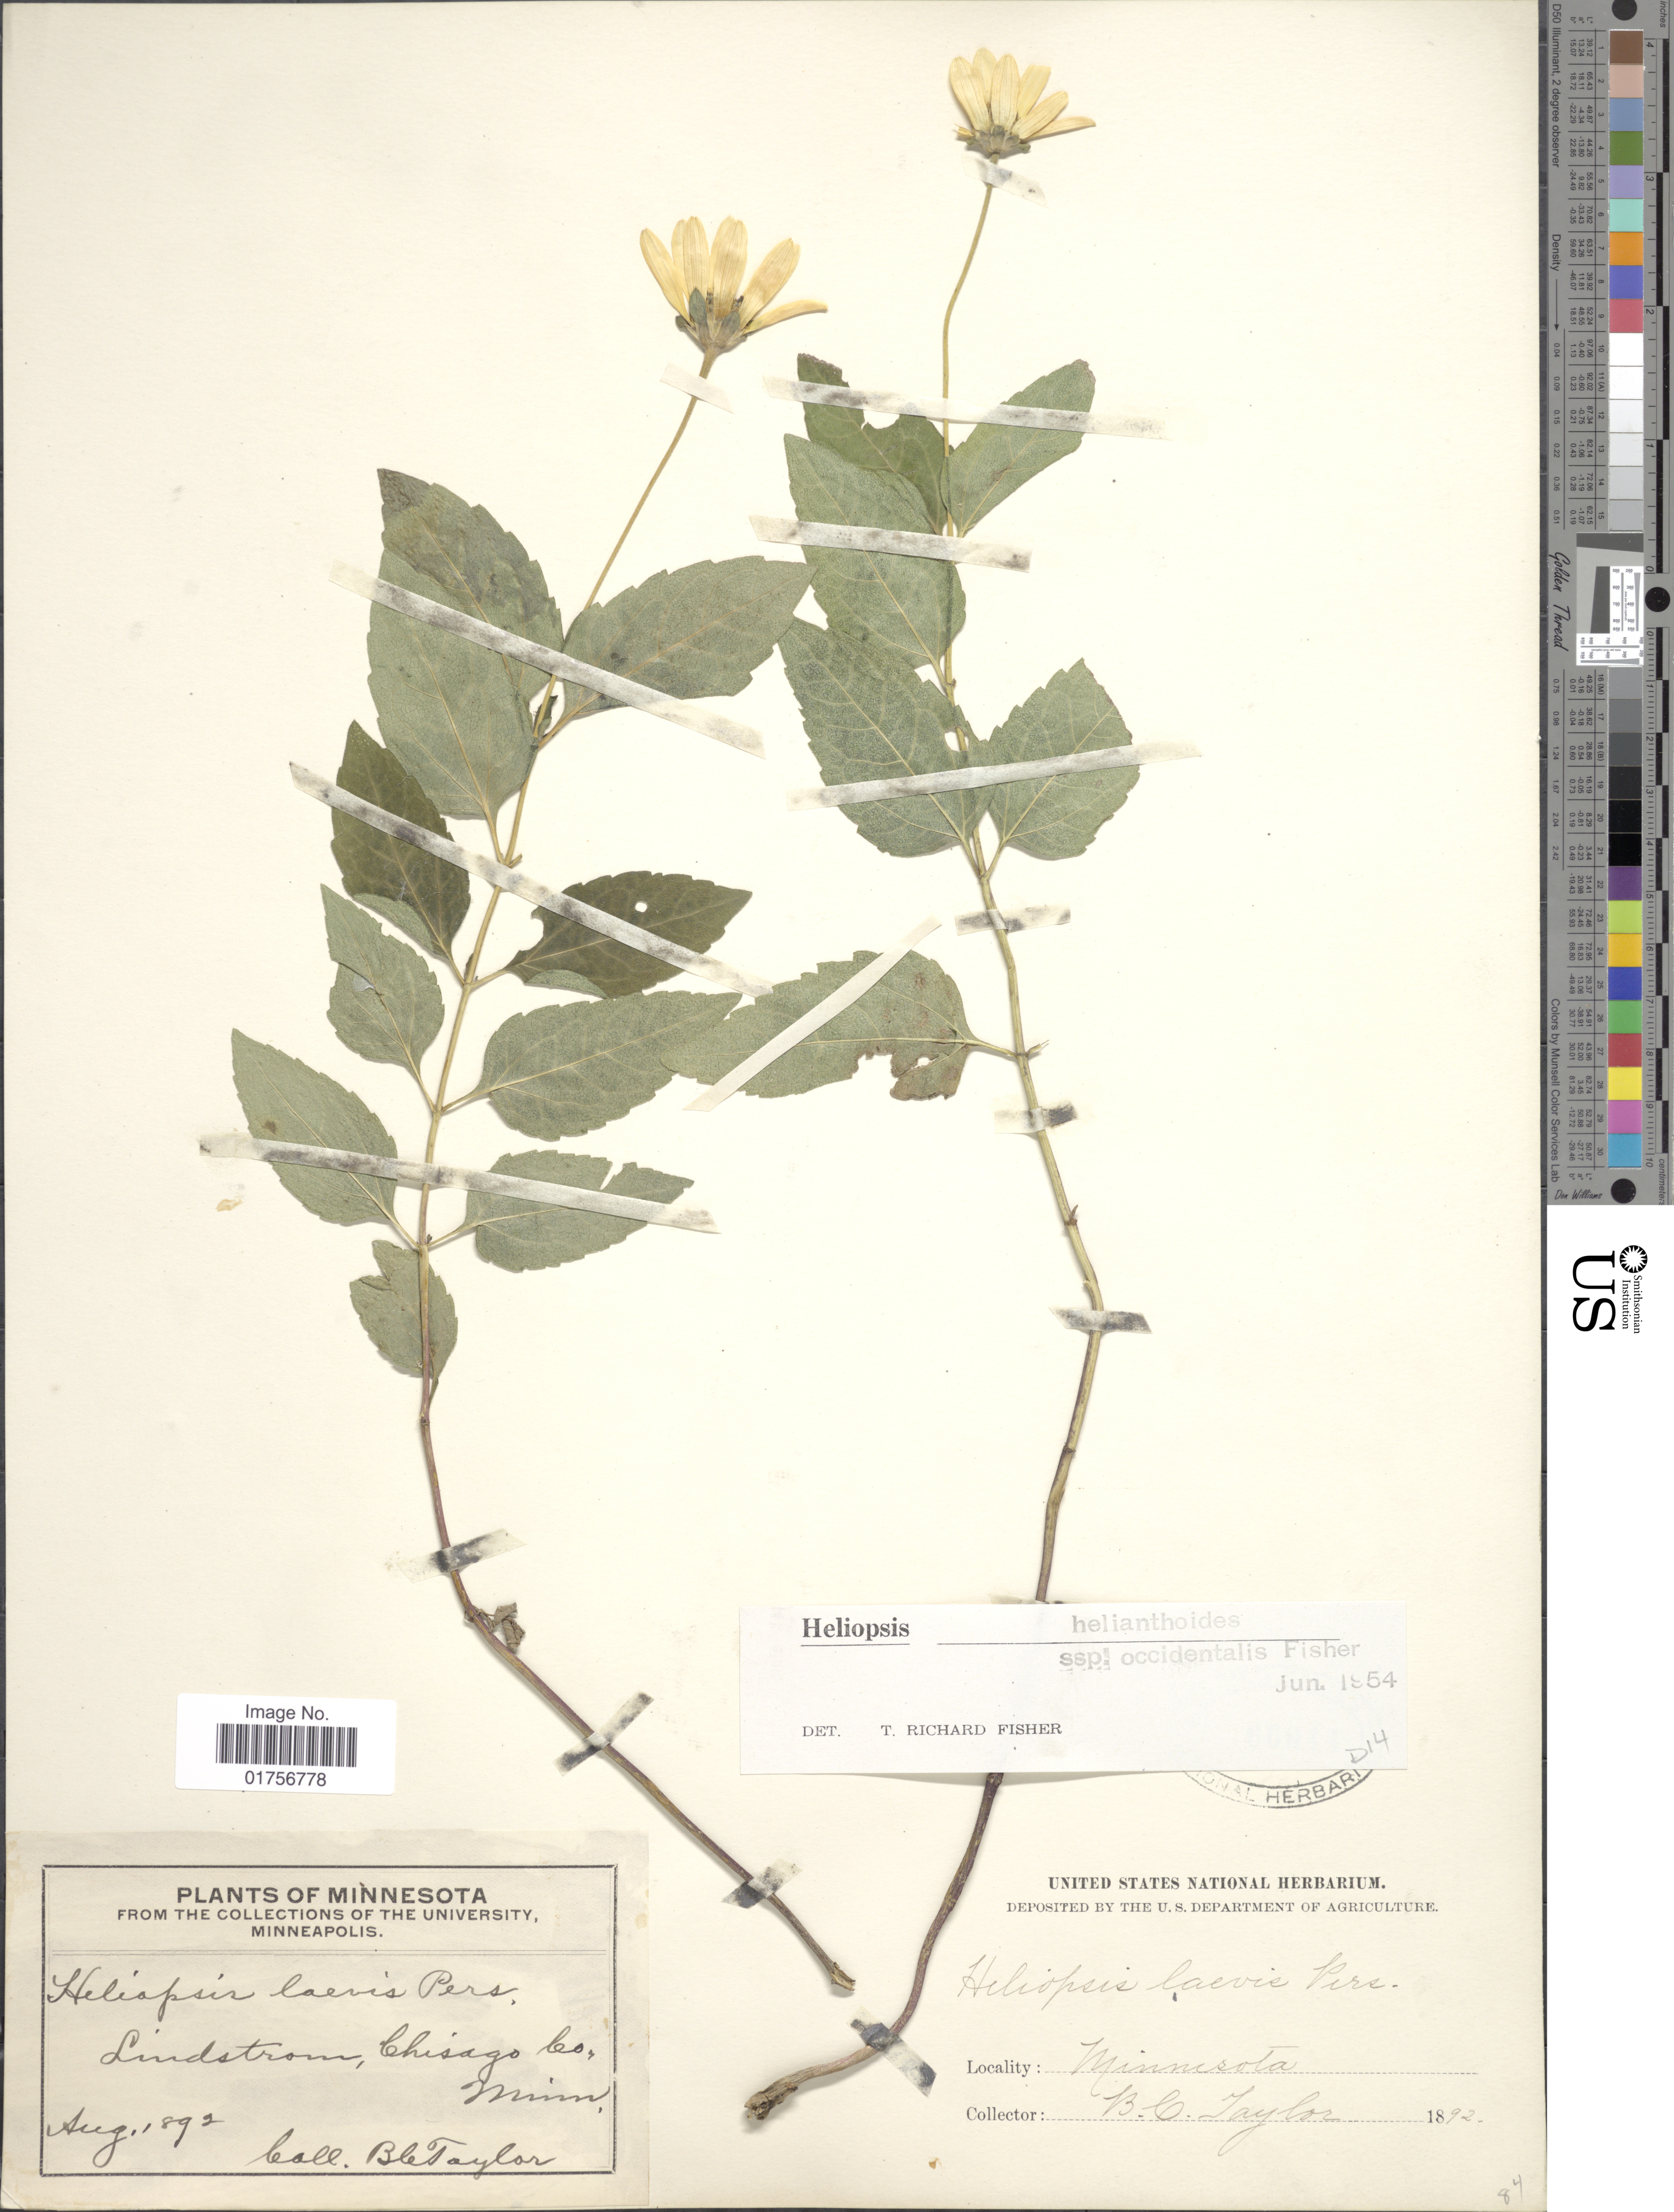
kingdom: Plantae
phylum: Tracheophyta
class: Magnoliopsida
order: Asterales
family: Asteraceae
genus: Heliopsis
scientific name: Heliopsis helianthoides subsp. occidentalis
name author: T.R. Fisher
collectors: B. C. Taylor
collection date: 1892-08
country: United States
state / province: Minnesota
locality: Lindstrom, Chisago Co.